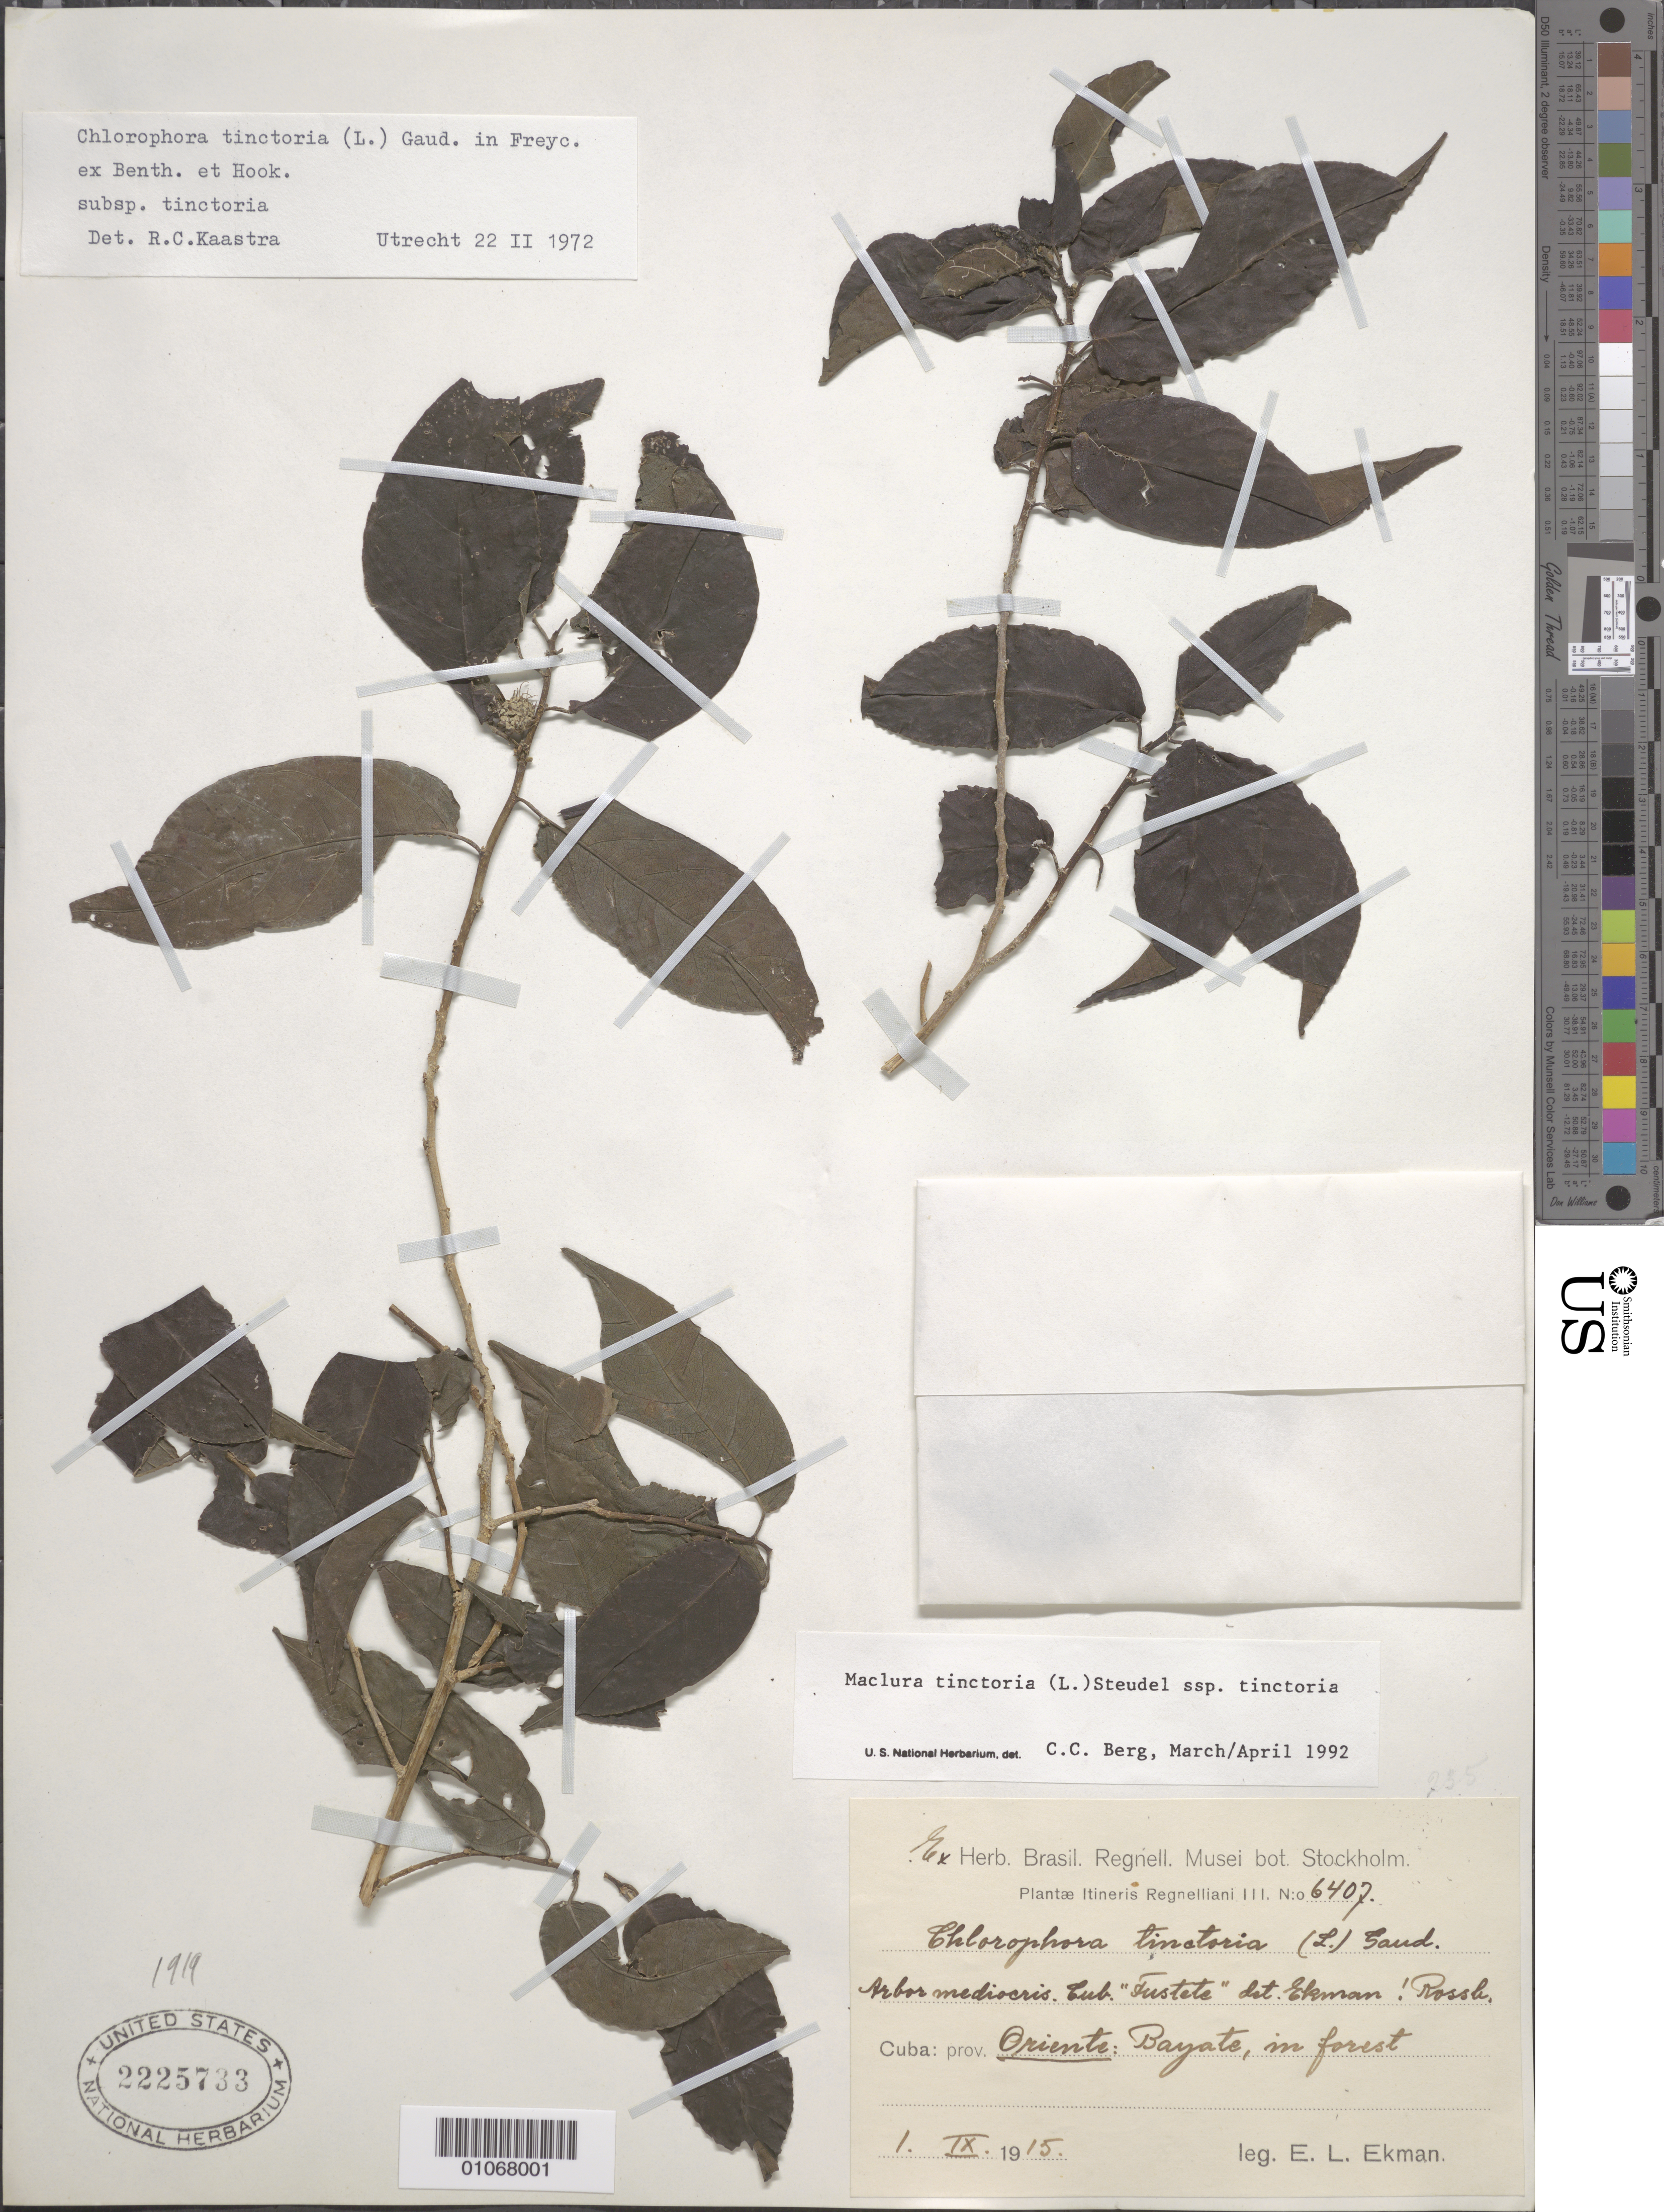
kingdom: Plantae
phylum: Tracheophyta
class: Magnoliopsida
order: Rosales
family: Moraceae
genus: Maclura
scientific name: Maclura tinctoria subsp. tinctoria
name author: (L.) D. Don ex Steud.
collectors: E. L. Ekman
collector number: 6407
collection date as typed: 01 Sep 1915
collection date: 1915-09-01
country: Cuba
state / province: Oriente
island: Cuba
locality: Bayate, in forest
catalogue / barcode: US 2225733